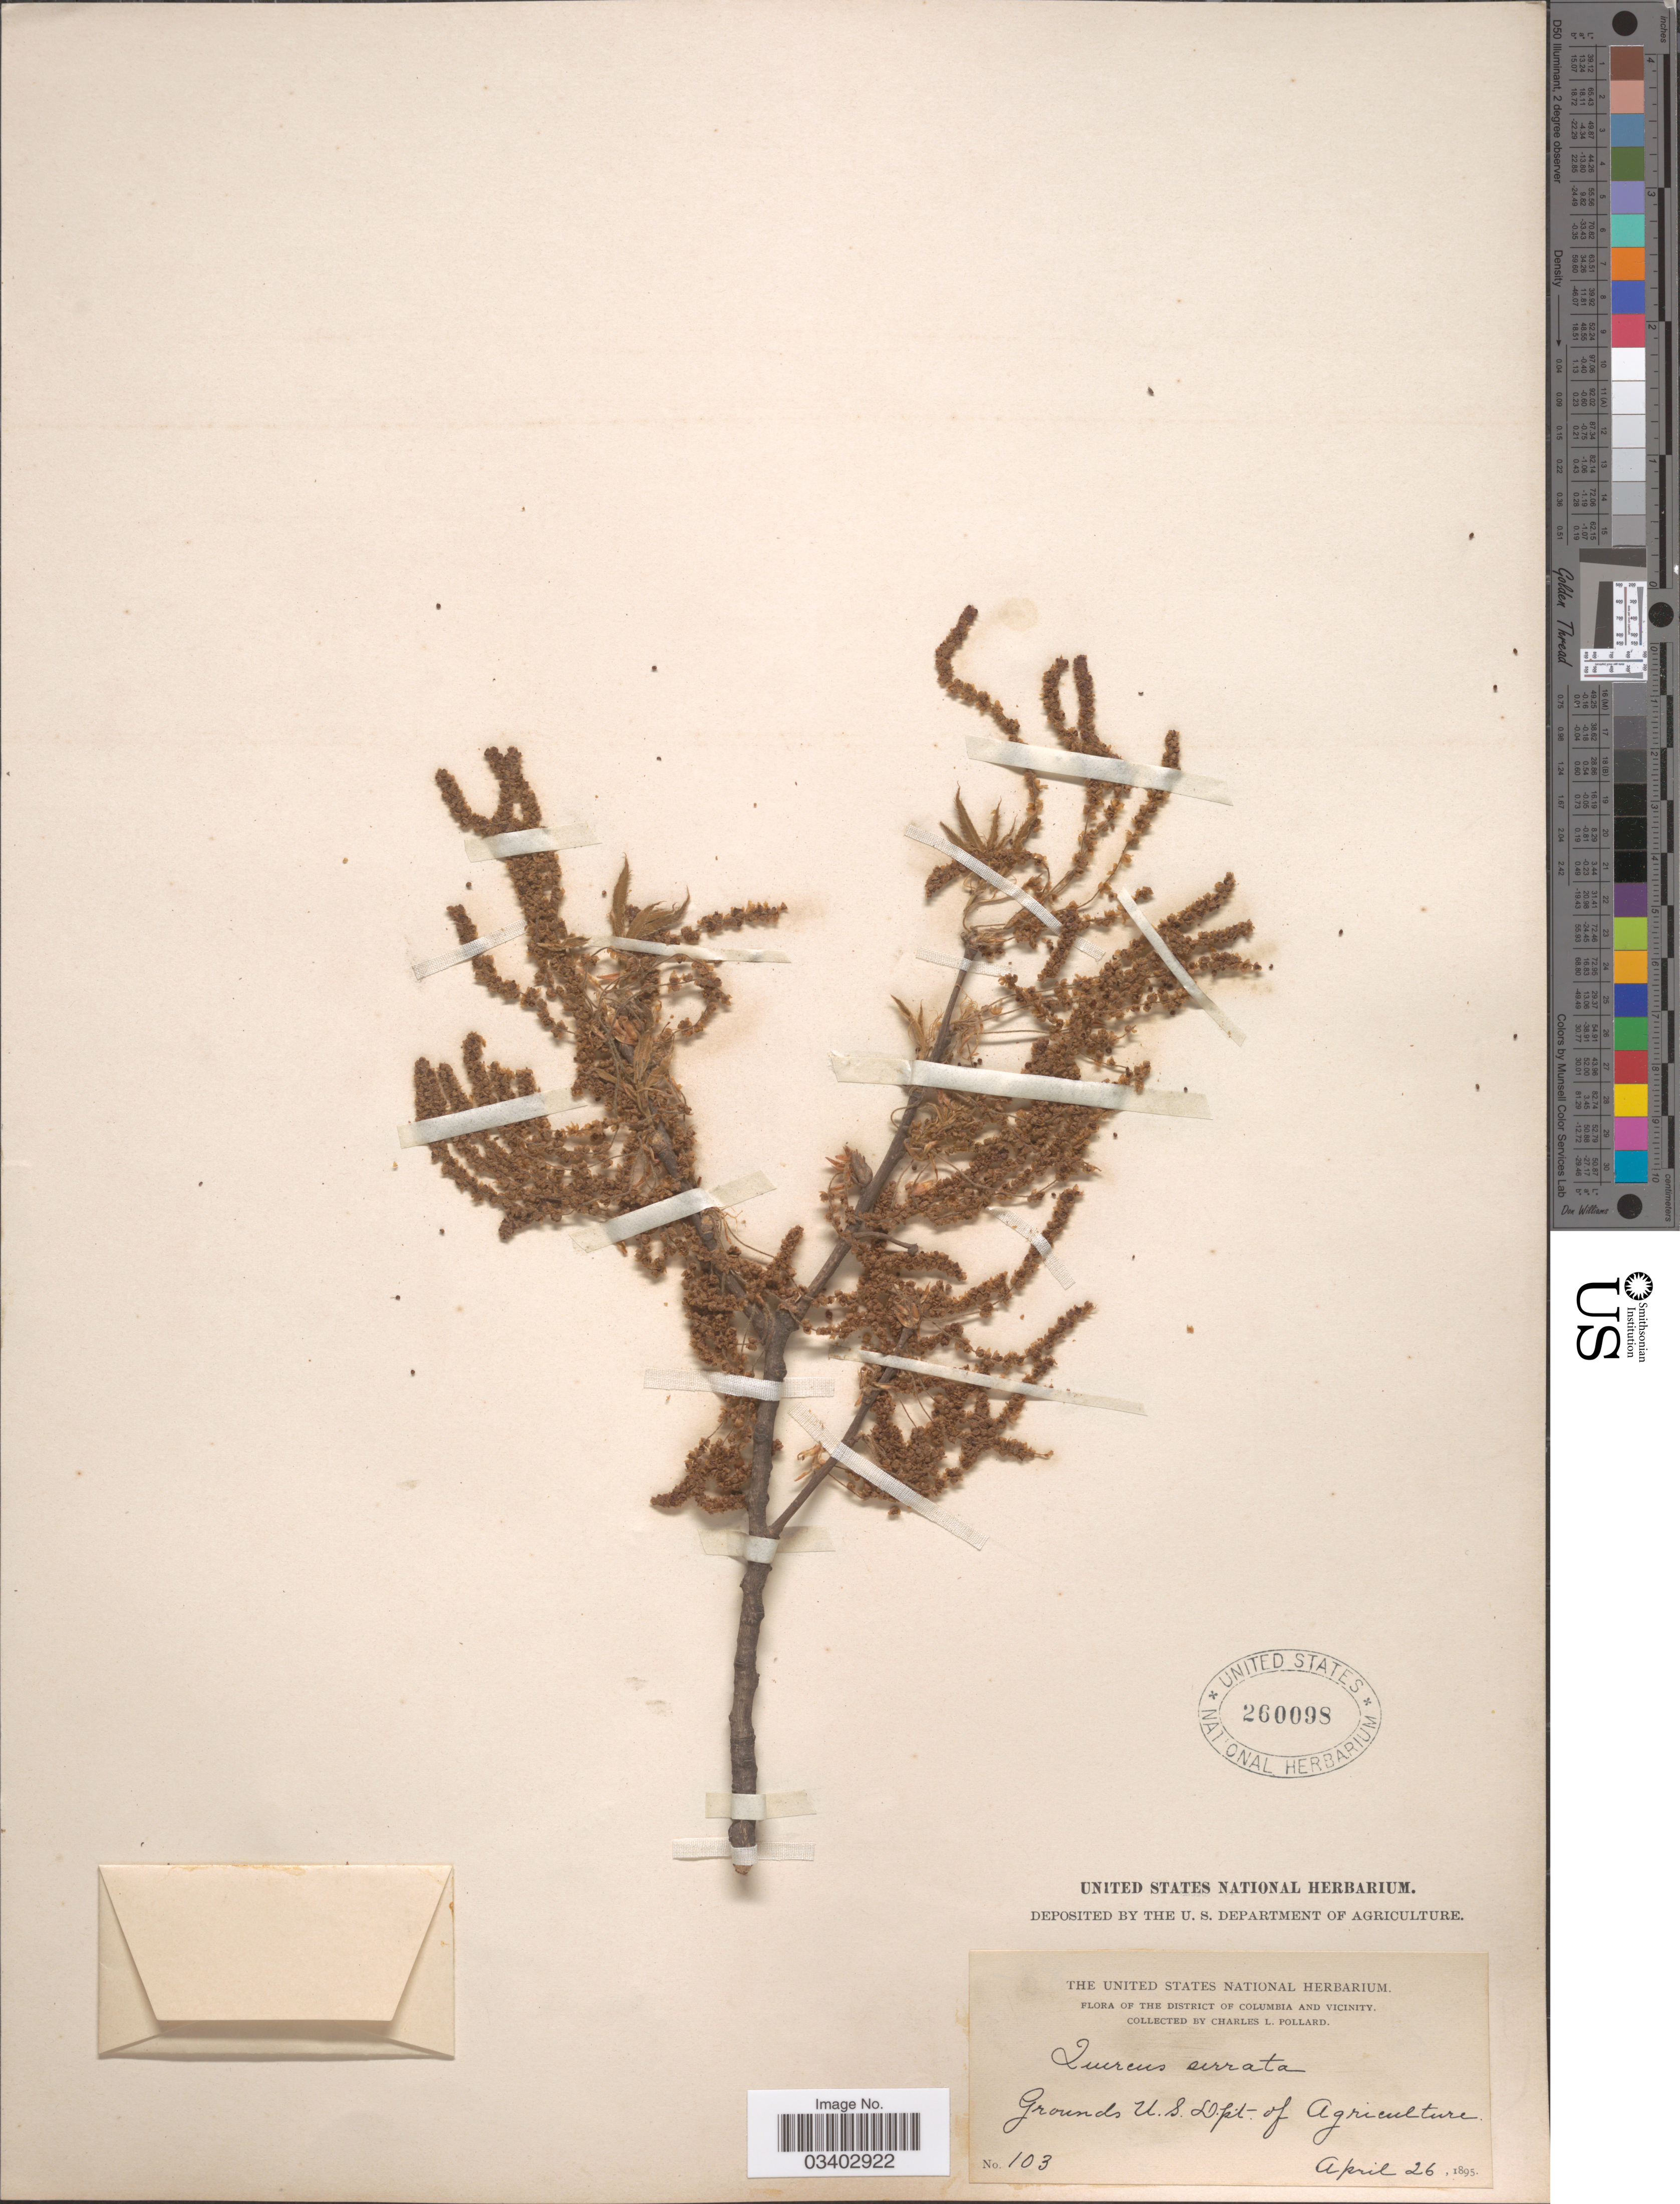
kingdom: Plantae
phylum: Tracheophyta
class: Magnoliopsida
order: Fagales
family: Fagaceae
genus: Quercus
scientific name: Quercus serrata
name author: Thunb.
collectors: C. L. Pollard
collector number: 103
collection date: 1895-04-26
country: United States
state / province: District of Columbia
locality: The District of Columbia and Vicinity. Grounds U.S. Dpt. of Agriculture.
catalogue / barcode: US 260098